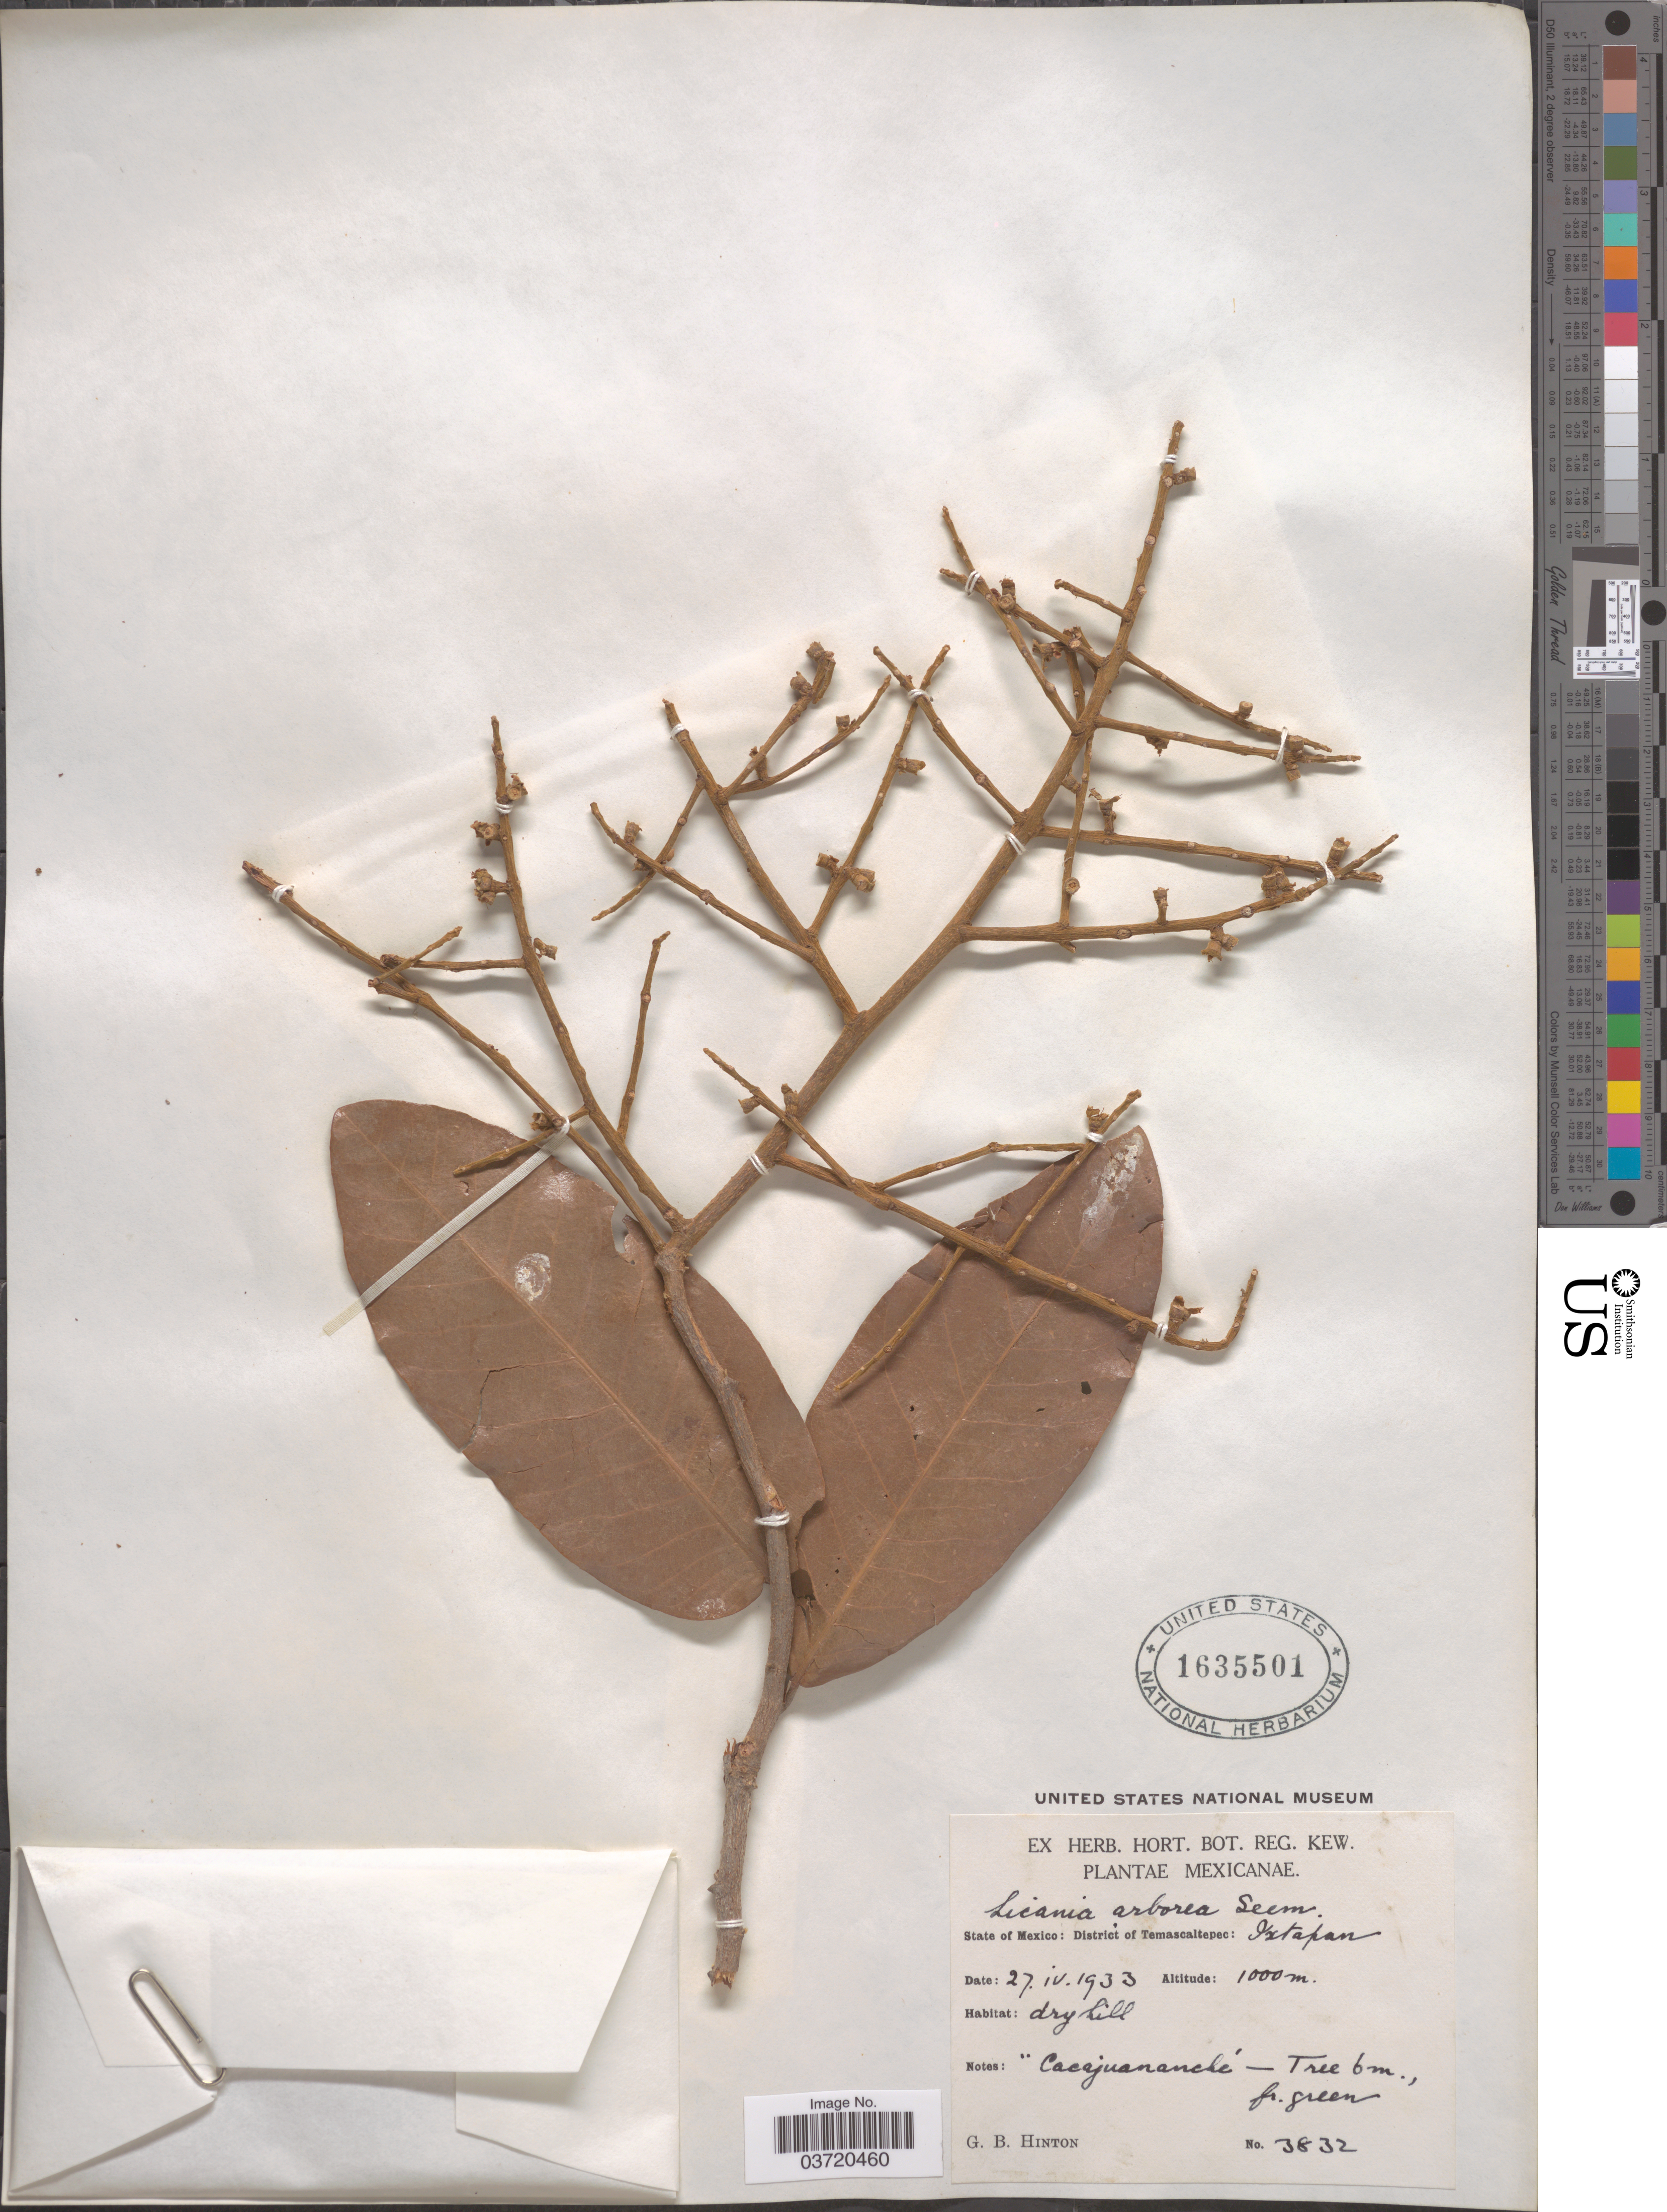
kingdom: Plantae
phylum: Tracheophyta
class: Magnoliopsida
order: Malpighiales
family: Chrysobalanaceae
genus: Microdesmia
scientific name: Microdesmia arborea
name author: (Seem.) Sothers & Prance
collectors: G. B. Hinton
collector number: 3832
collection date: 1933-04-27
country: Mexico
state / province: México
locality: District of Temascaltepec. Ixtapan.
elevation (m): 1000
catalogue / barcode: US 1635501